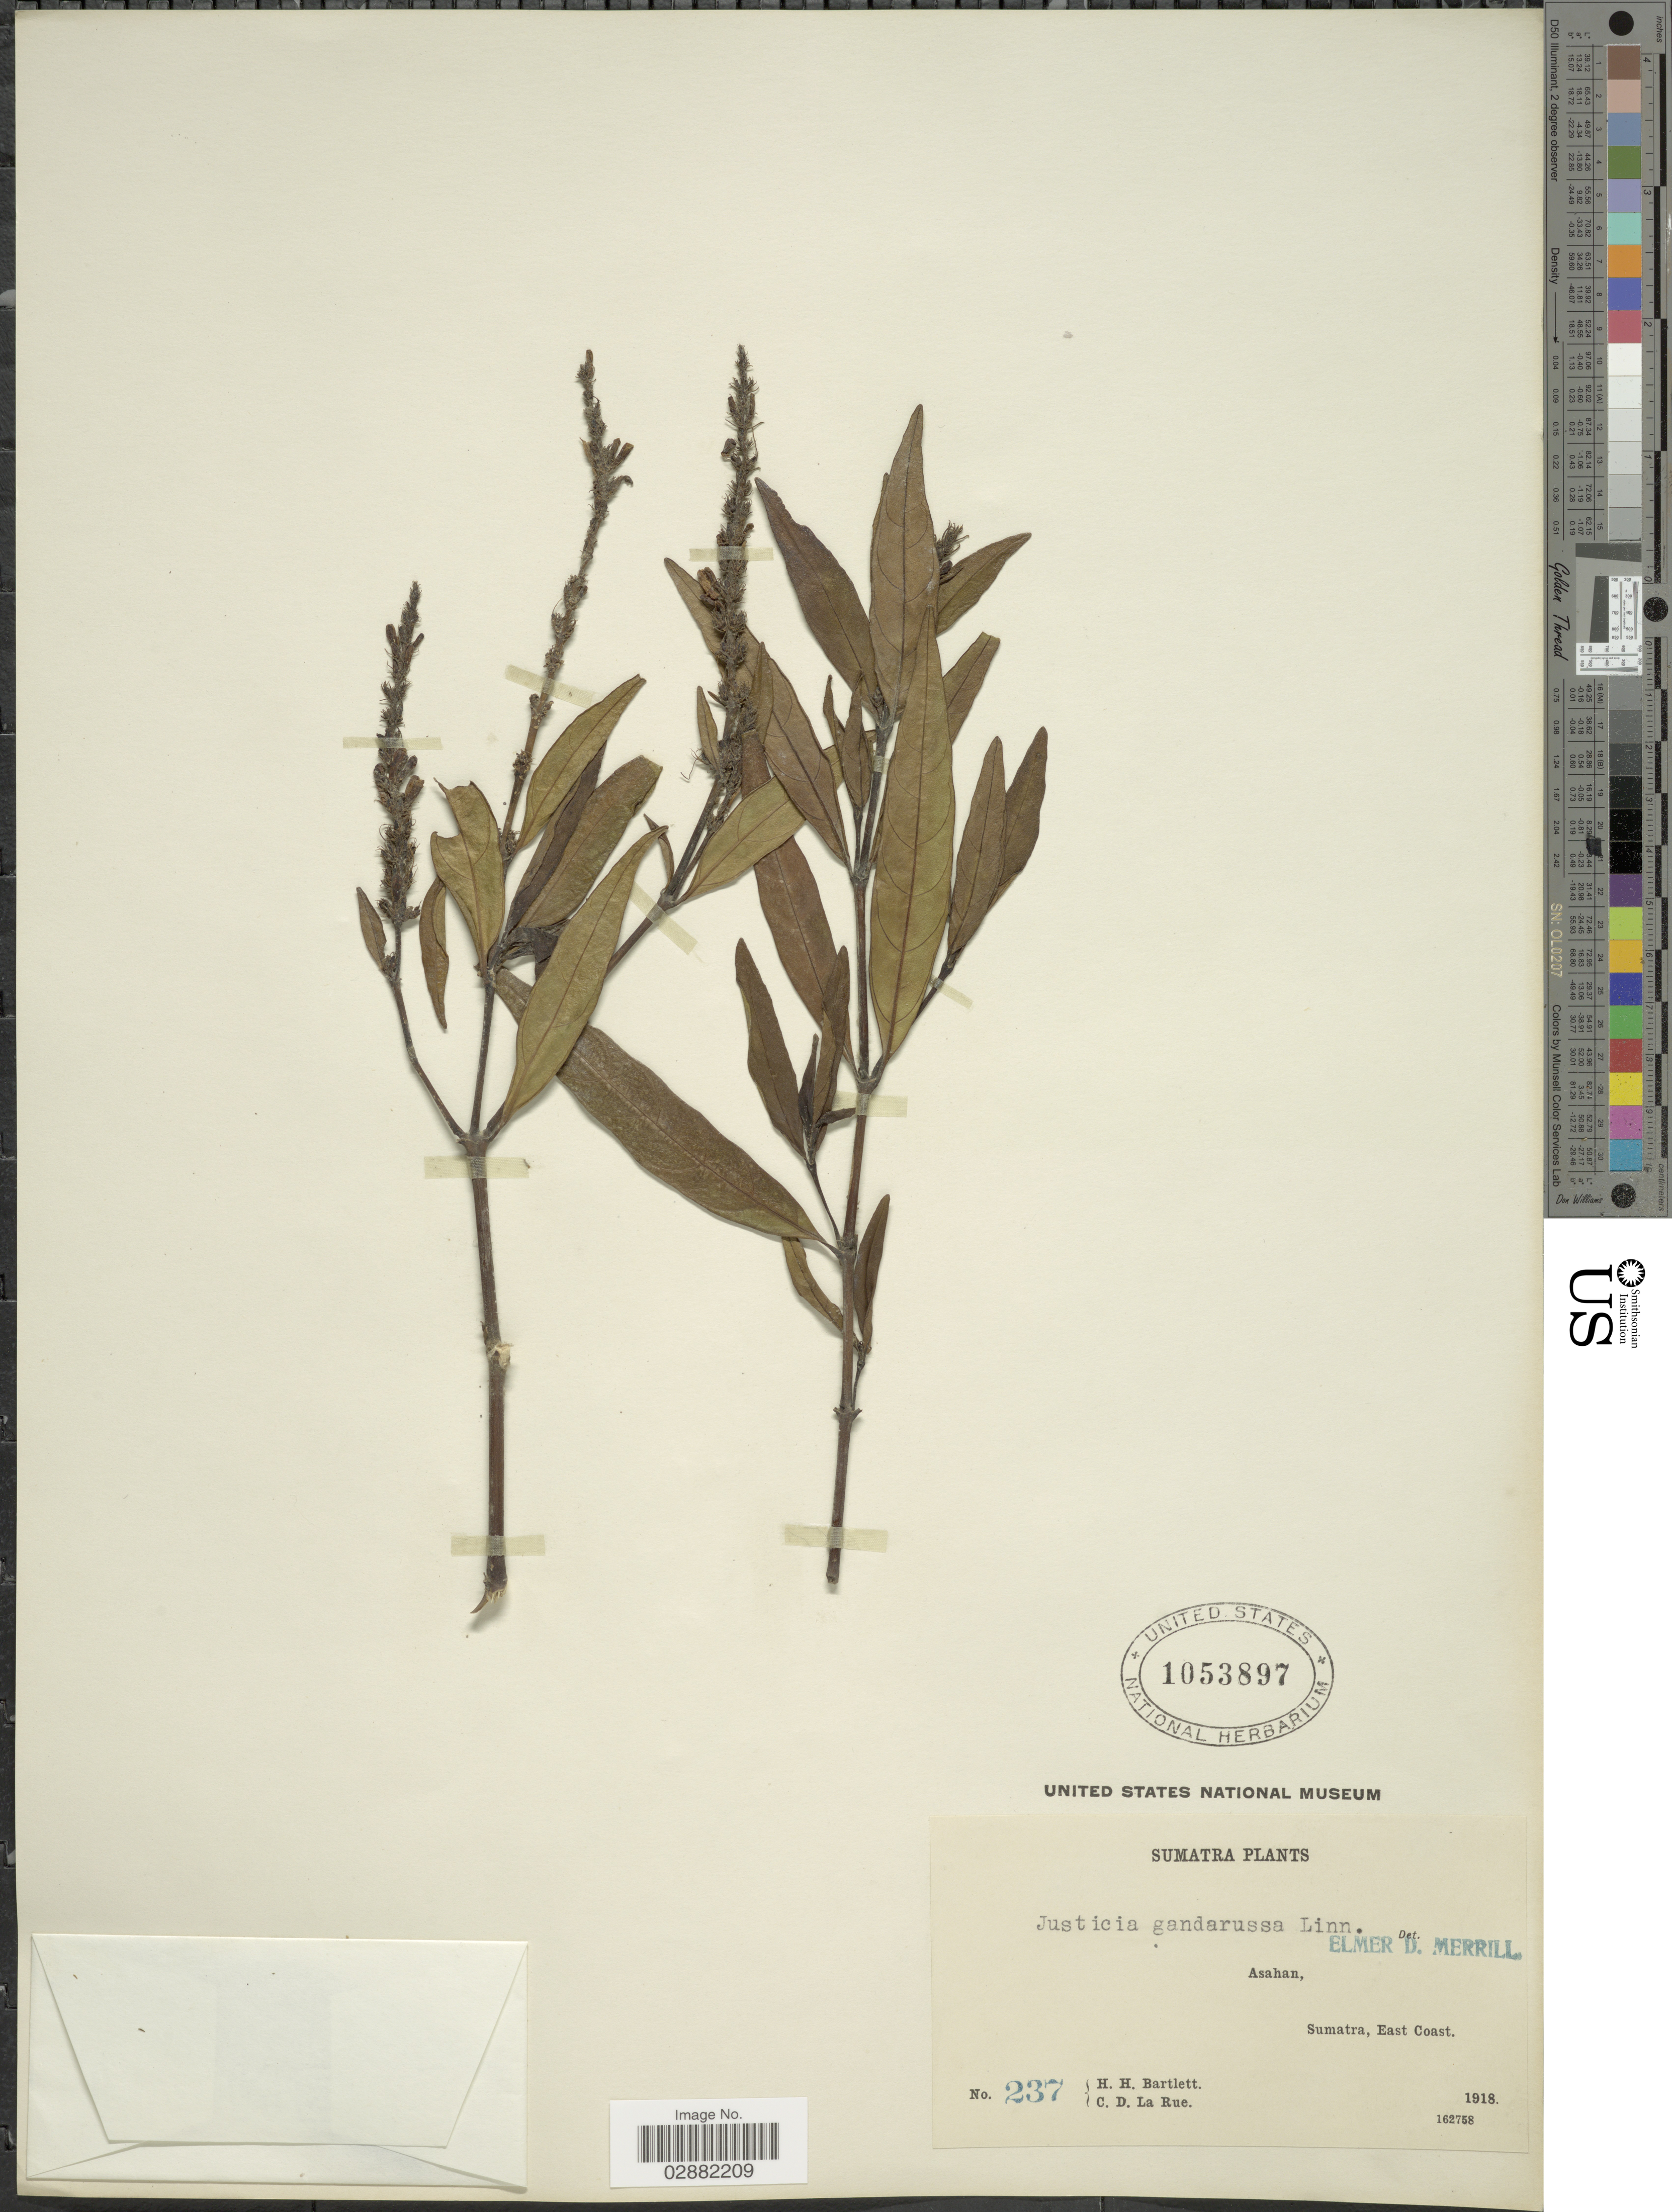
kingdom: Plantae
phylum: Tracheophyta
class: Magnoliopsida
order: Lamiales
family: Acanthaceae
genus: Justicia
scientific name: Justicia gendarussa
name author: Burm. f.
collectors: H. H. Bartlett & C. La Rue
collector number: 237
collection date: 1918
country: Indonesia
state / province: Sumatra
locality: Sumatra, East Coast. Asahan.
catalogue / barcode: US 1053897